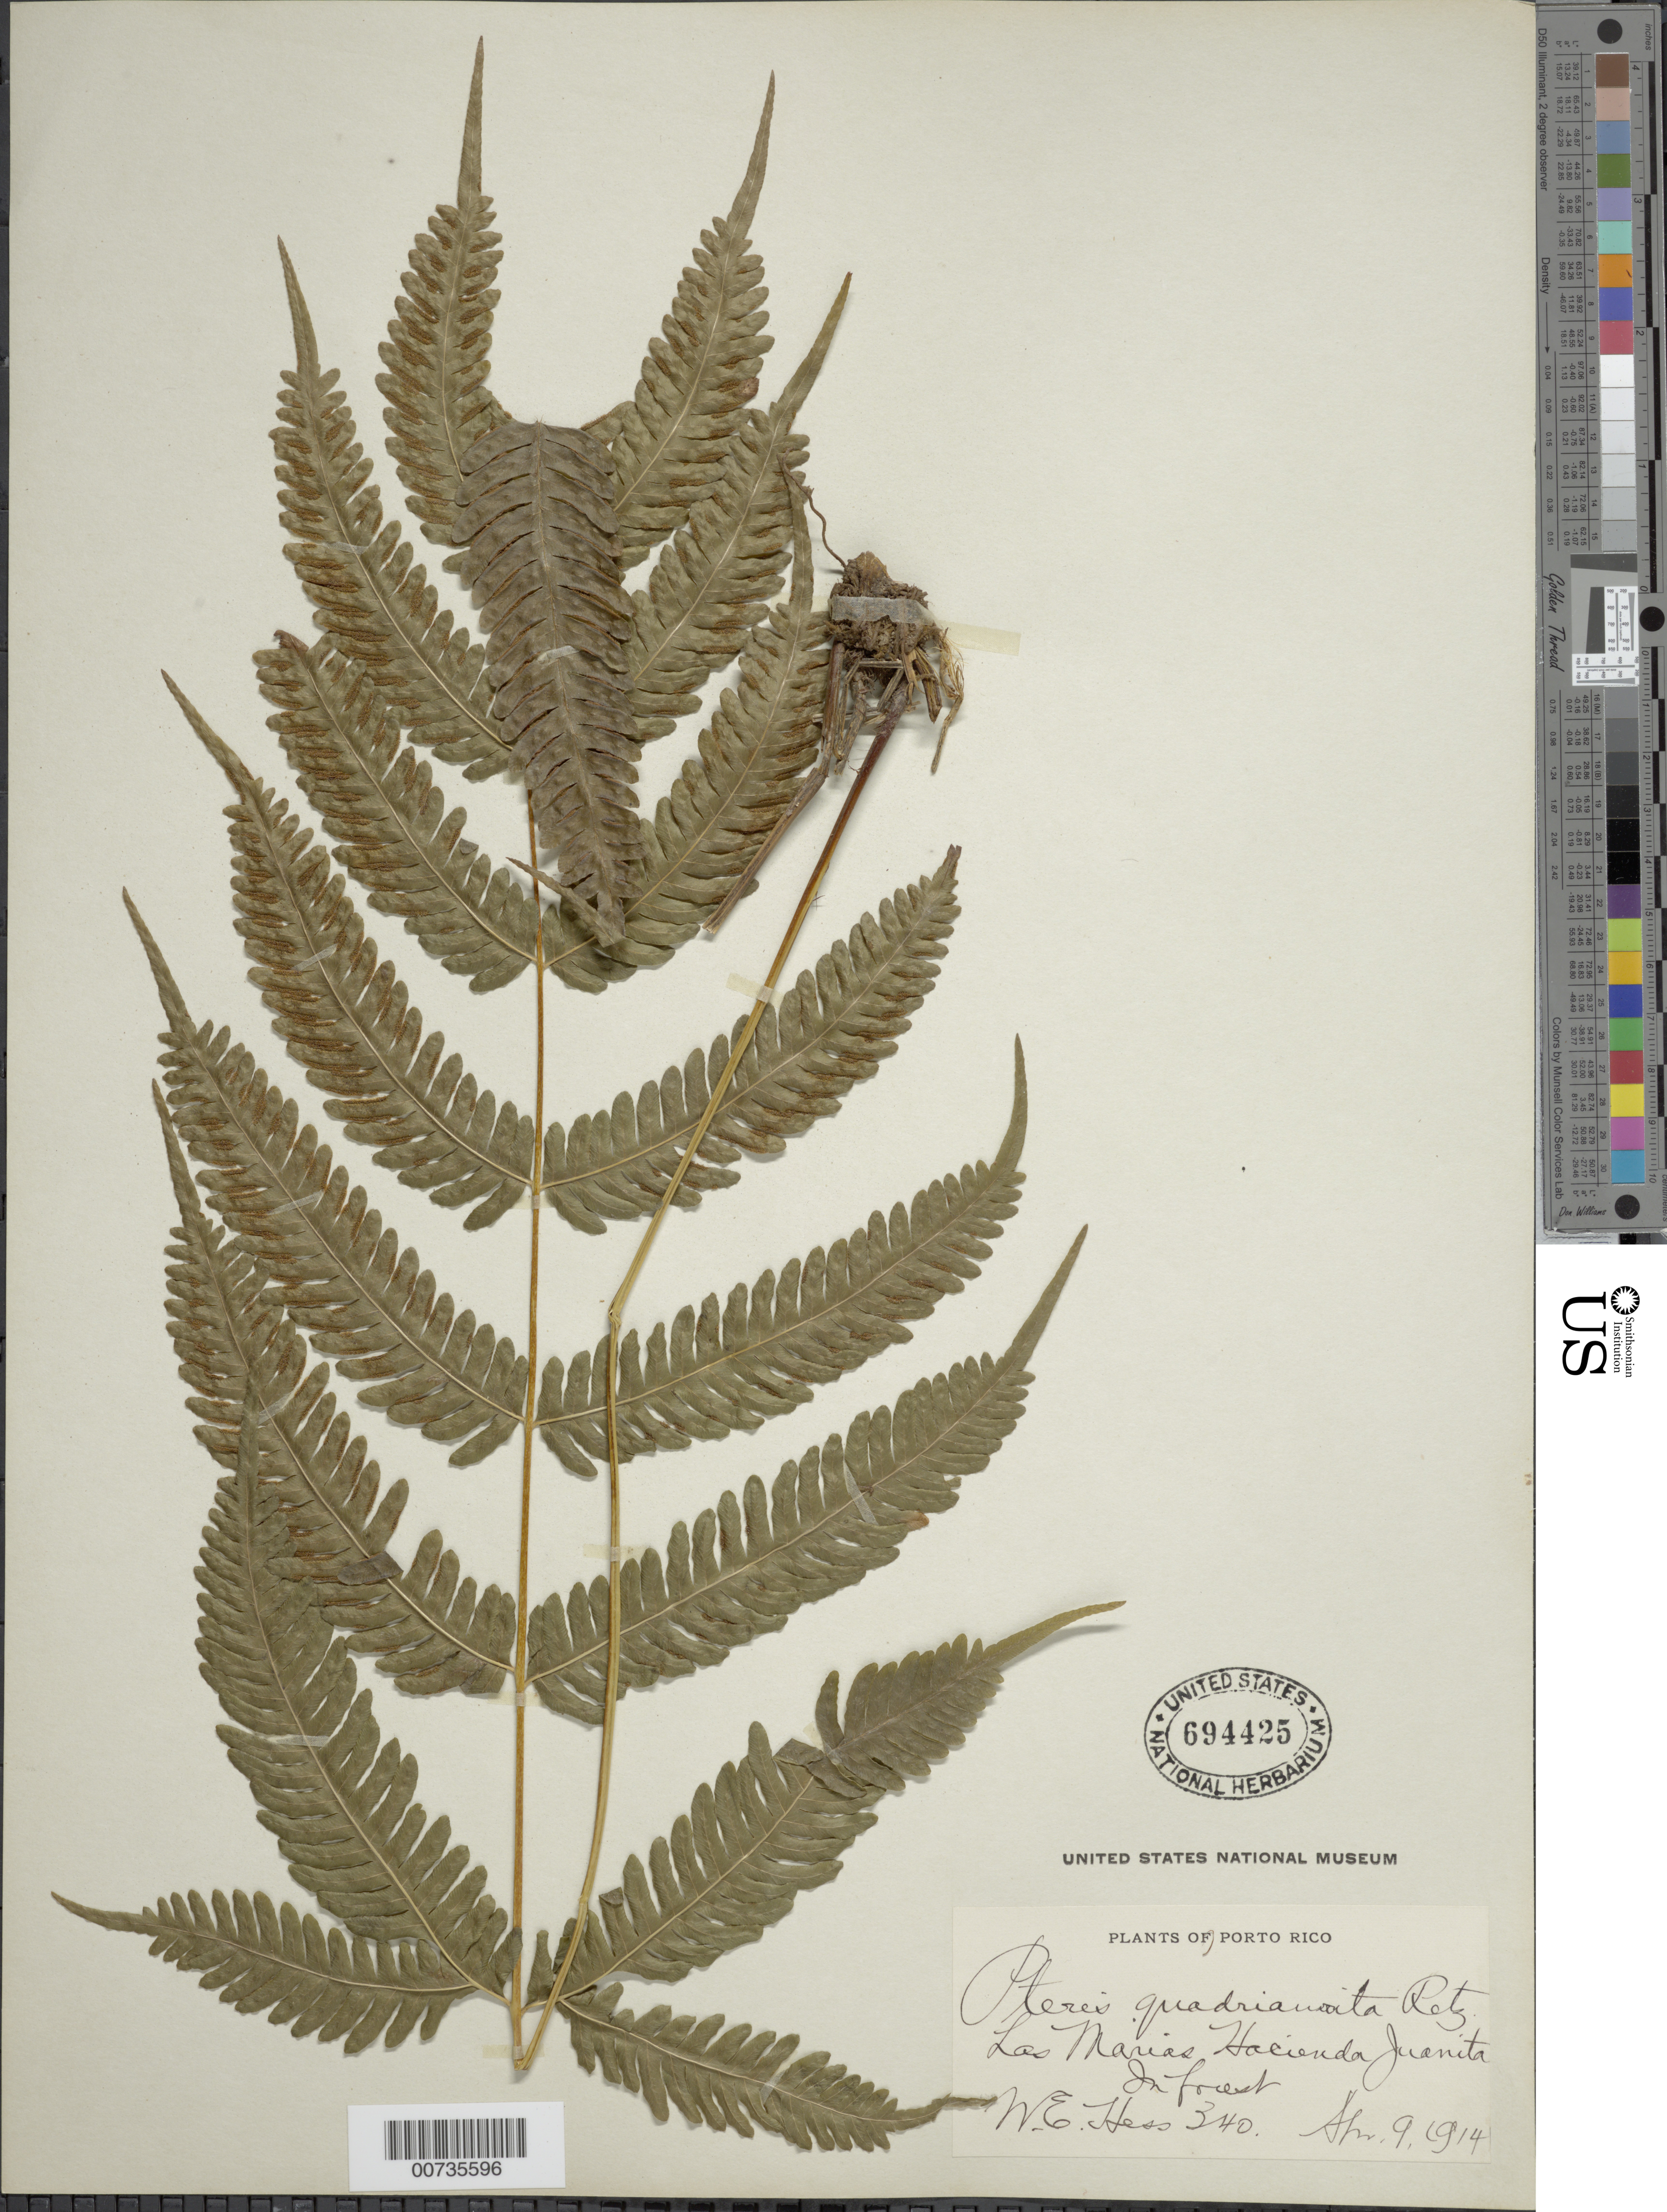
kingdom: Plantae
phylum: Tracheophyta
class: Polypodiopsida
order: Polypodiales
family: Pteridaceae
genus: Pteris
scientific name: Pteris quadriaurita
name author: Retz.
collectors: W. Hess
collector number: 340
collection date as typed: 09 Apr 1914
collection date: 1914-04-09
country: Puerto Rico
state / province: Las Marías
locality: Las Marias Hacienda Juanita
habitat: In forest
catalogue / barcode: US 694425